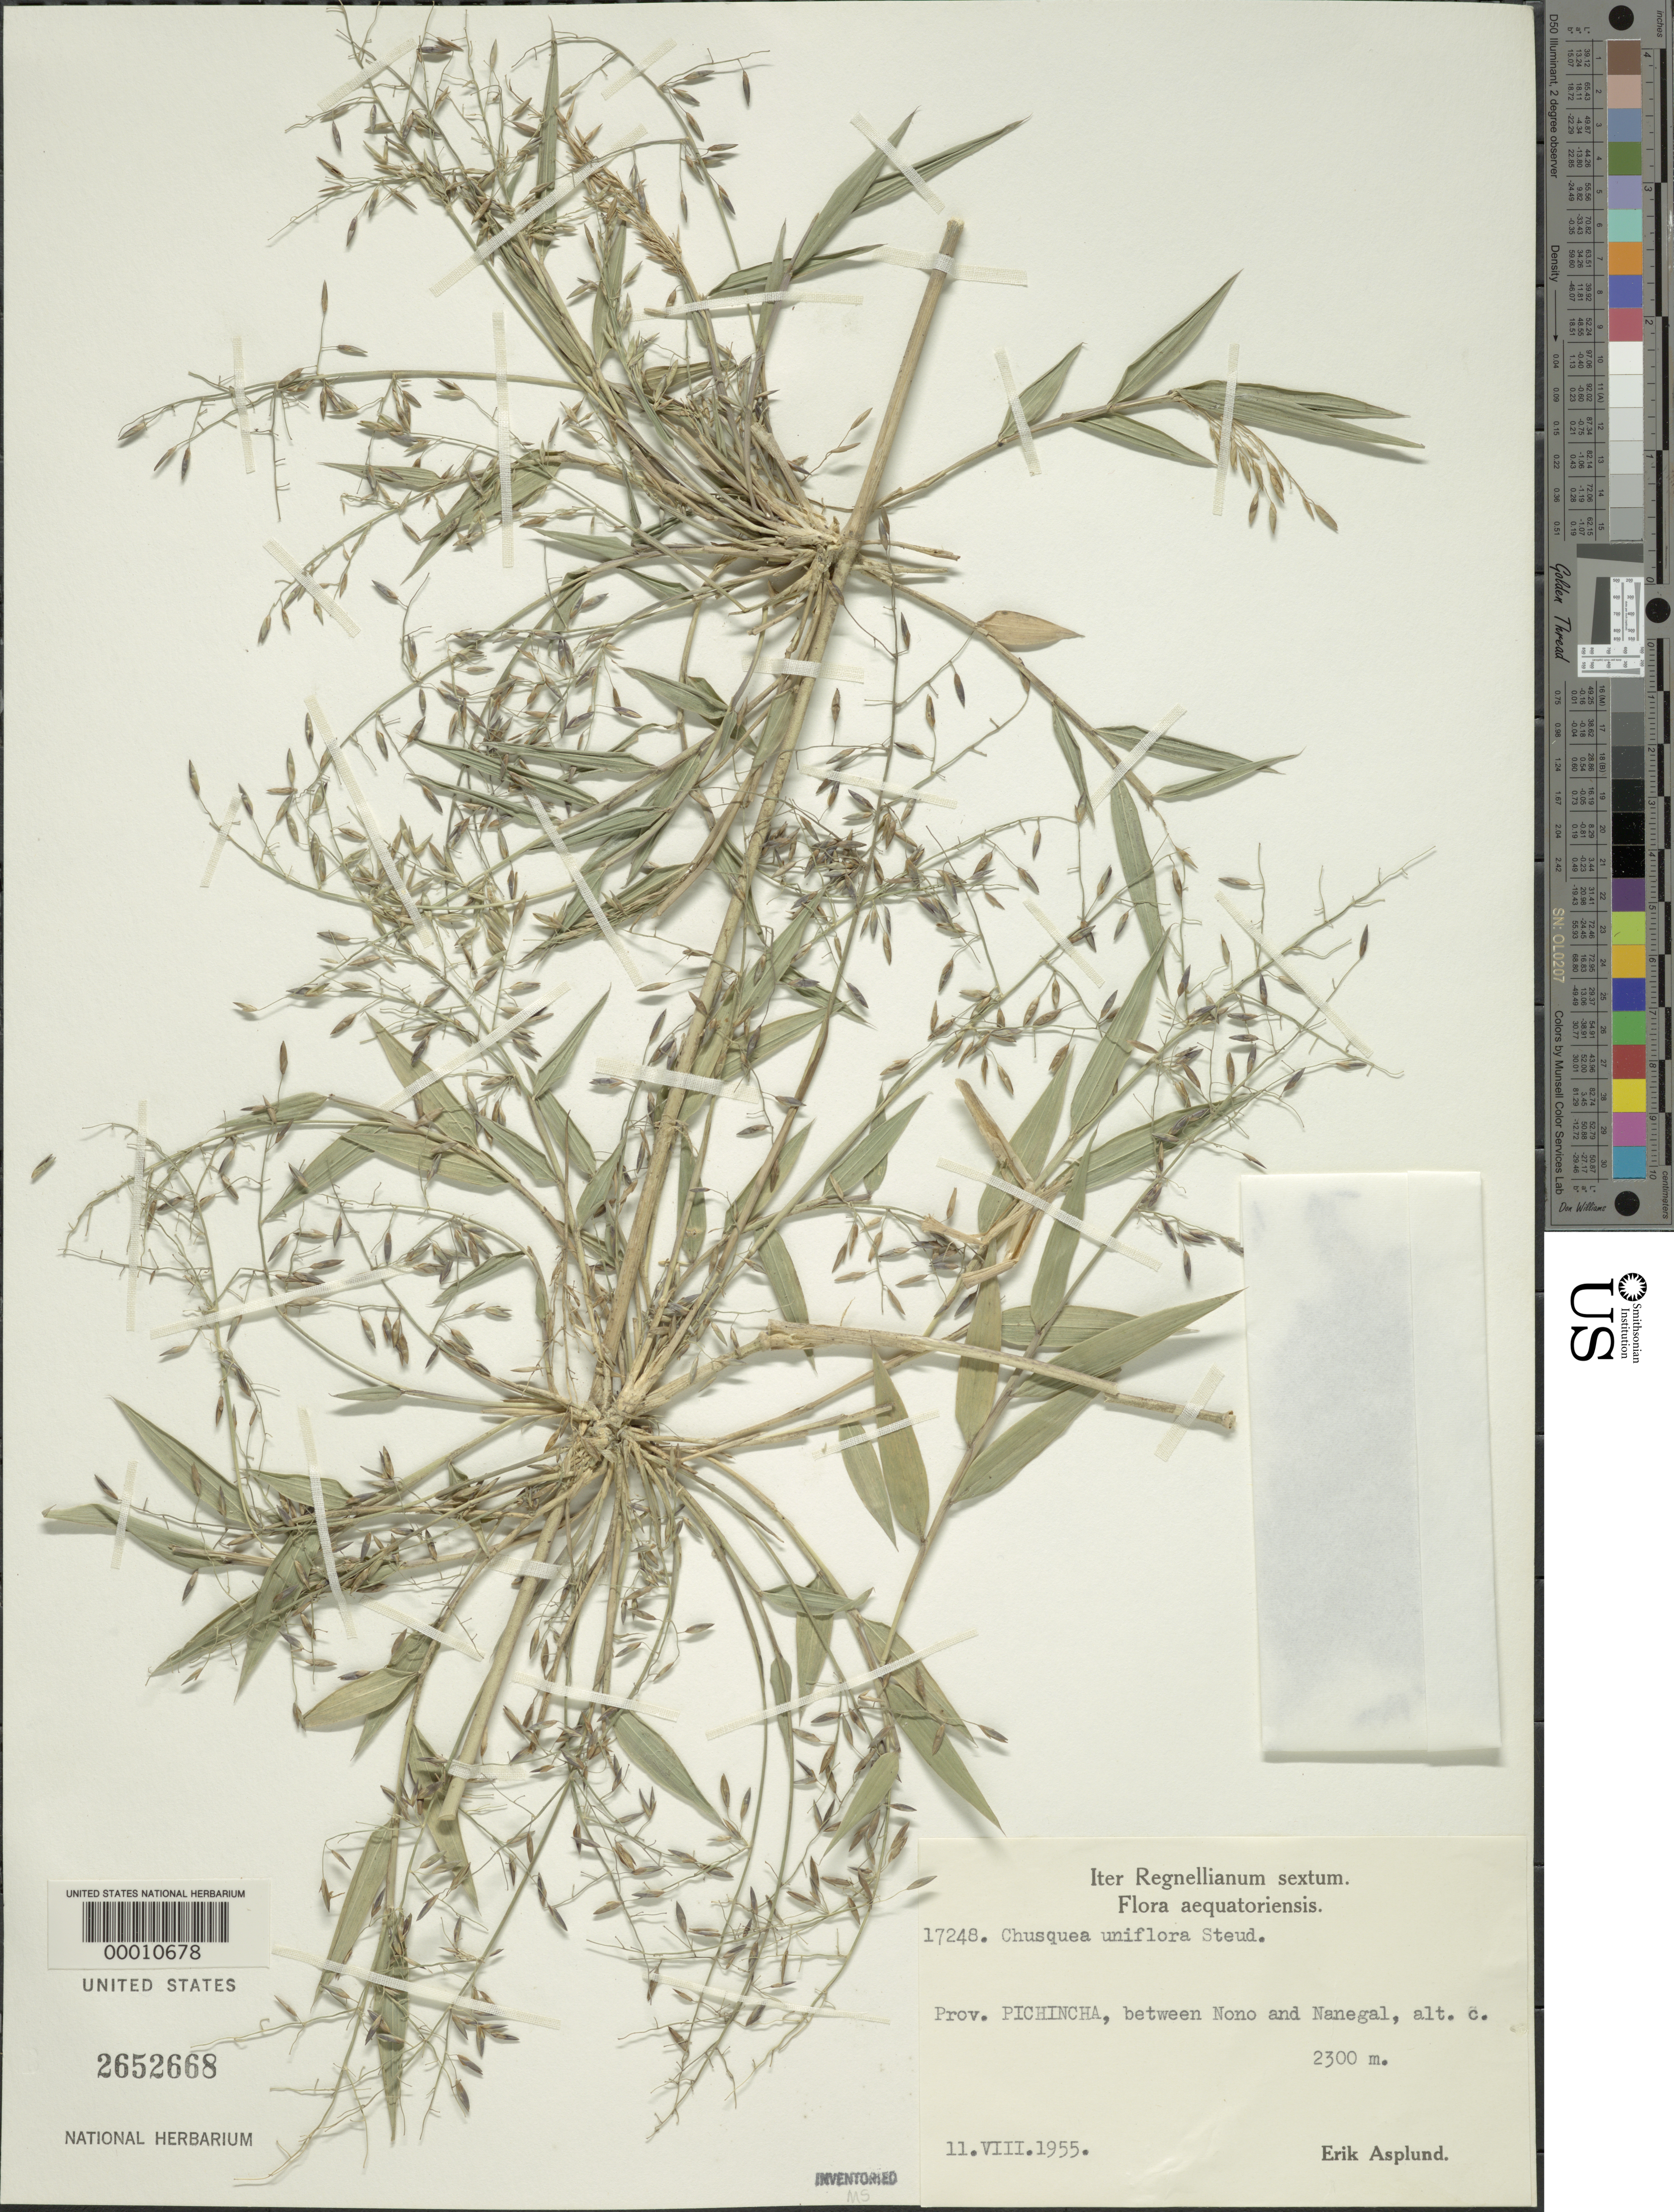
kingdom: Plantae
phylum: Tracheophyta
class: Liliopsida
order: Poales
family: Poaceae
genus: Chusquea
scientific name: Chusquea uniflora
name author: Steud.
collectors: E. Asplund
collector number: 17248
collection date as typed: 11 Aug 1955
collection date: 1955-08-11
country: Ecuador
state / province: Pichincha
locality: Nono, nanegal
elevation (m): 2300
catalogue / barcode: US 2652668